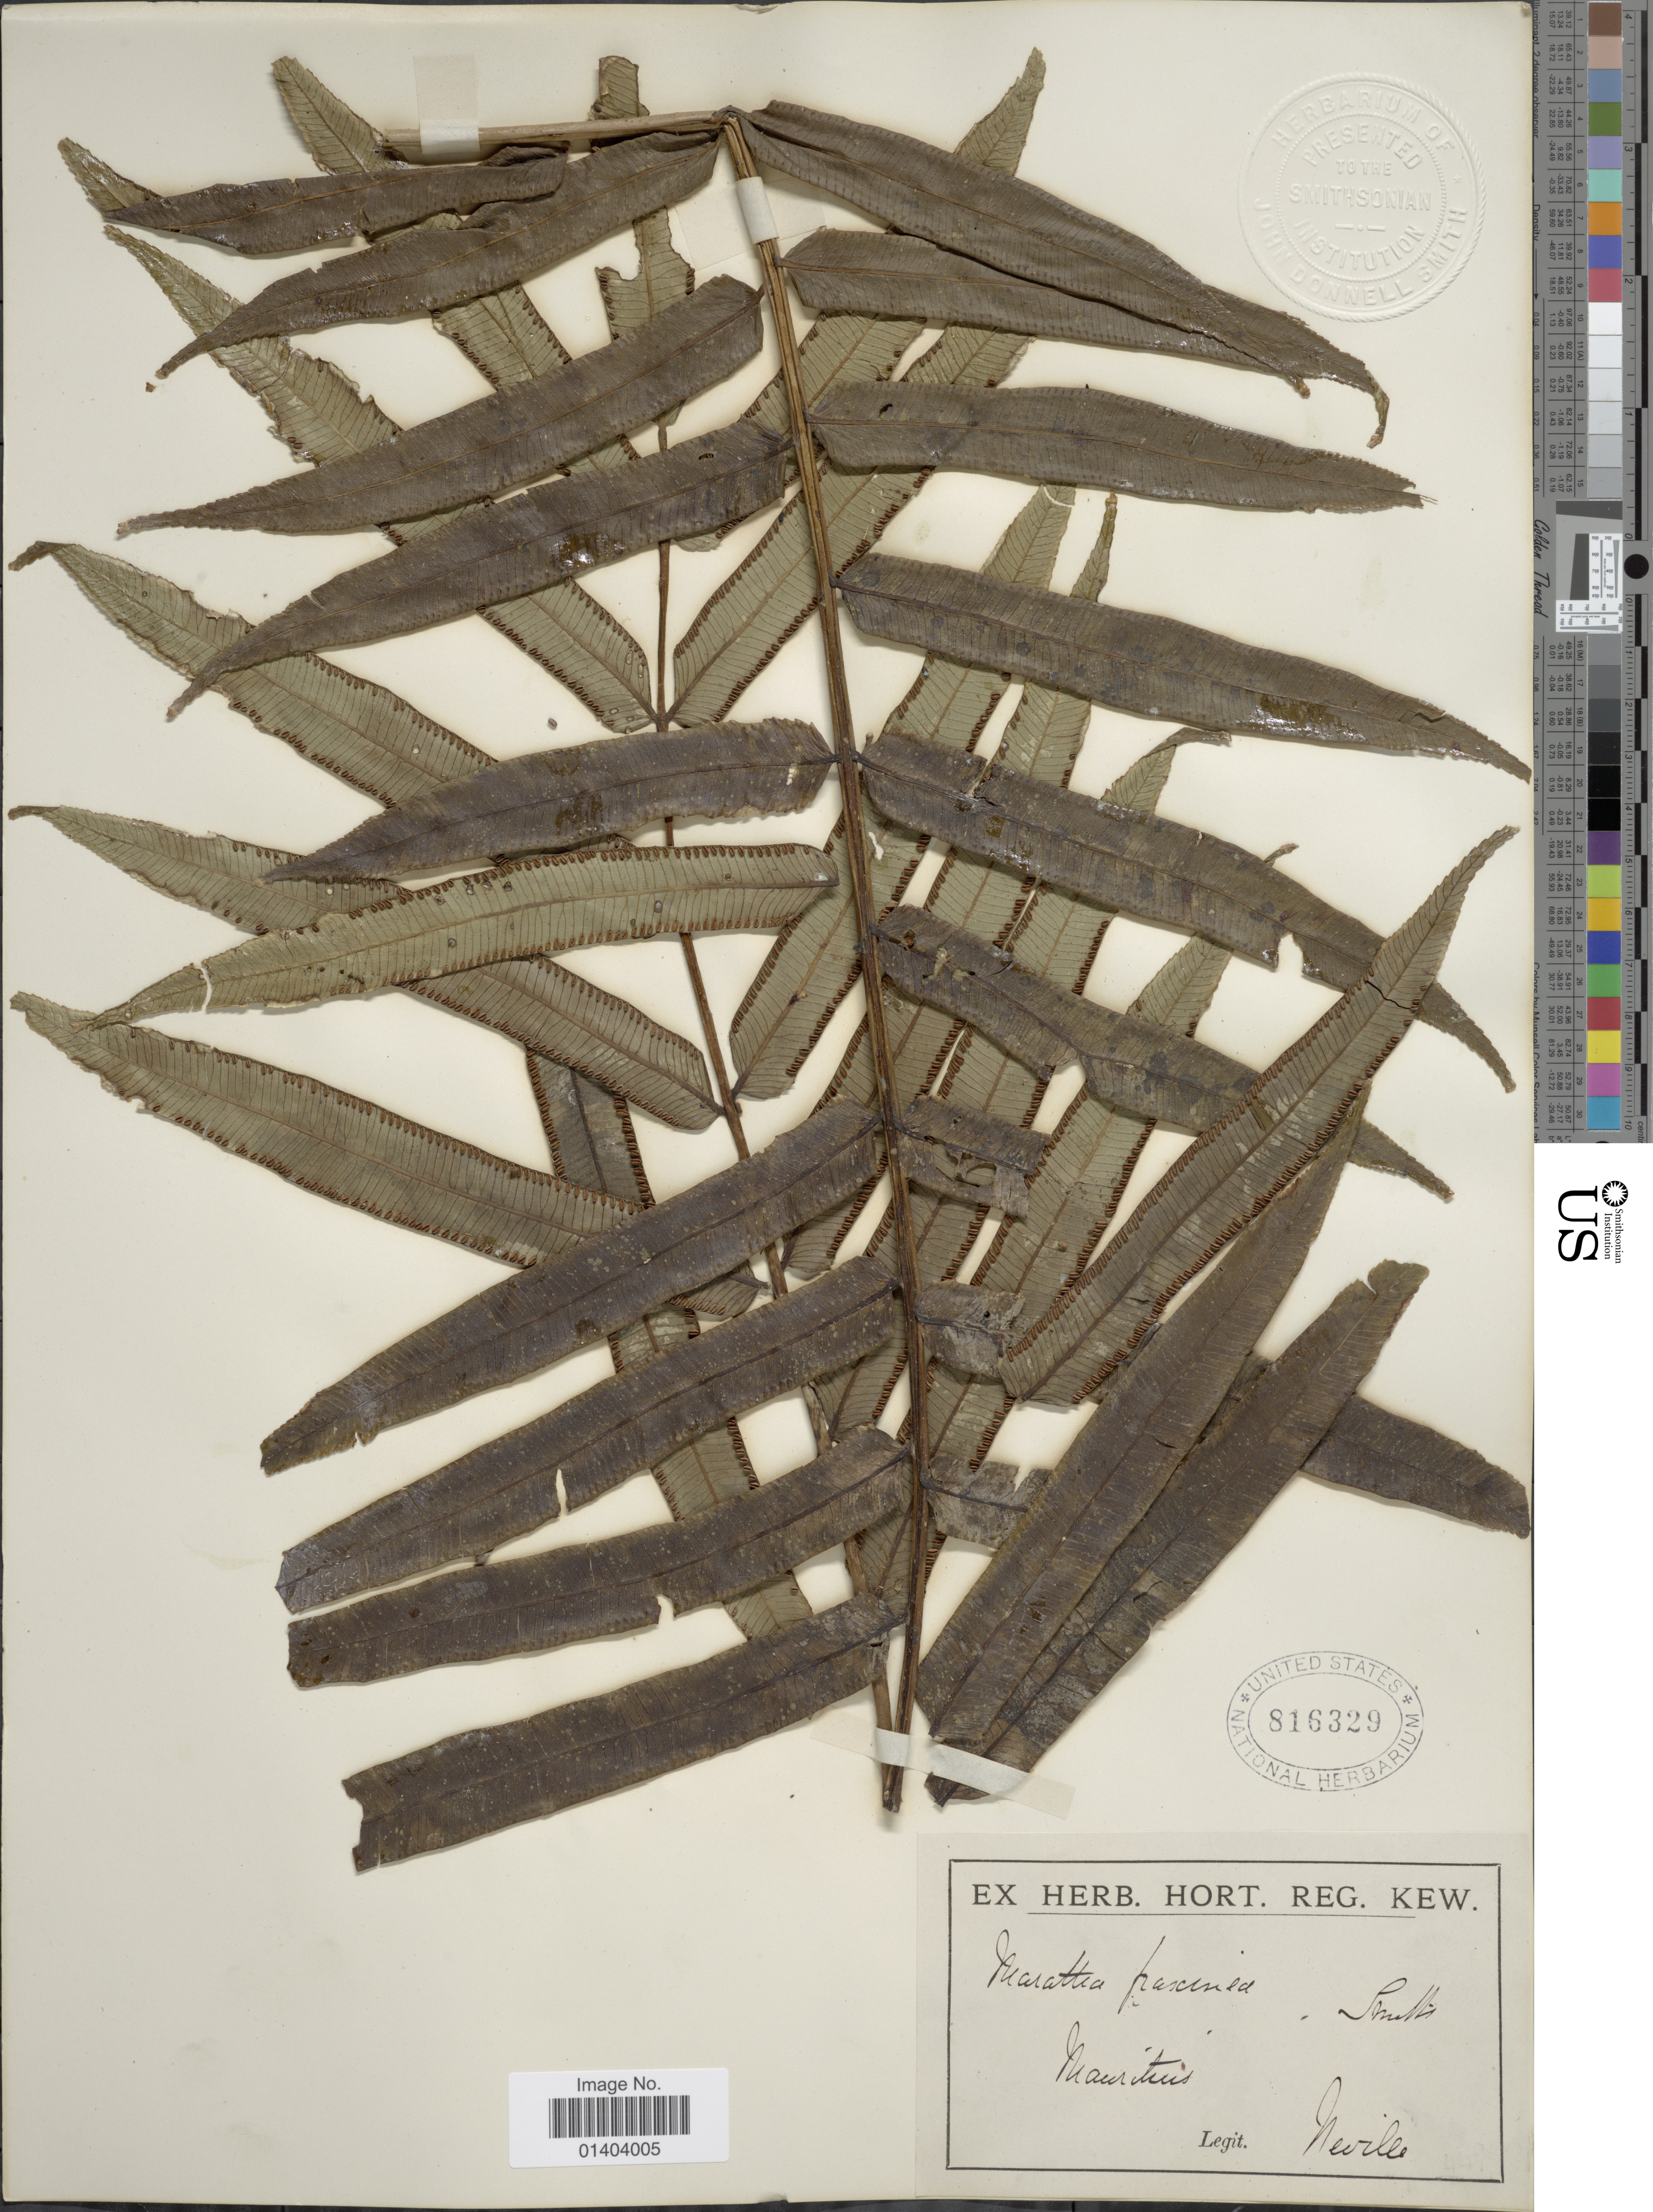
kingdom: Plantae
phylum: Tracheophyta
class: Polypodiopsida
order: Marattiales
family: Marattiaceae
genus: Ptisana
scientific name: Ptisana fraxinea var. salicifolia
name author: (Schrad.) Murdock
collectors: Neville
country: Mauritius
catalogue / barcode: US 816329